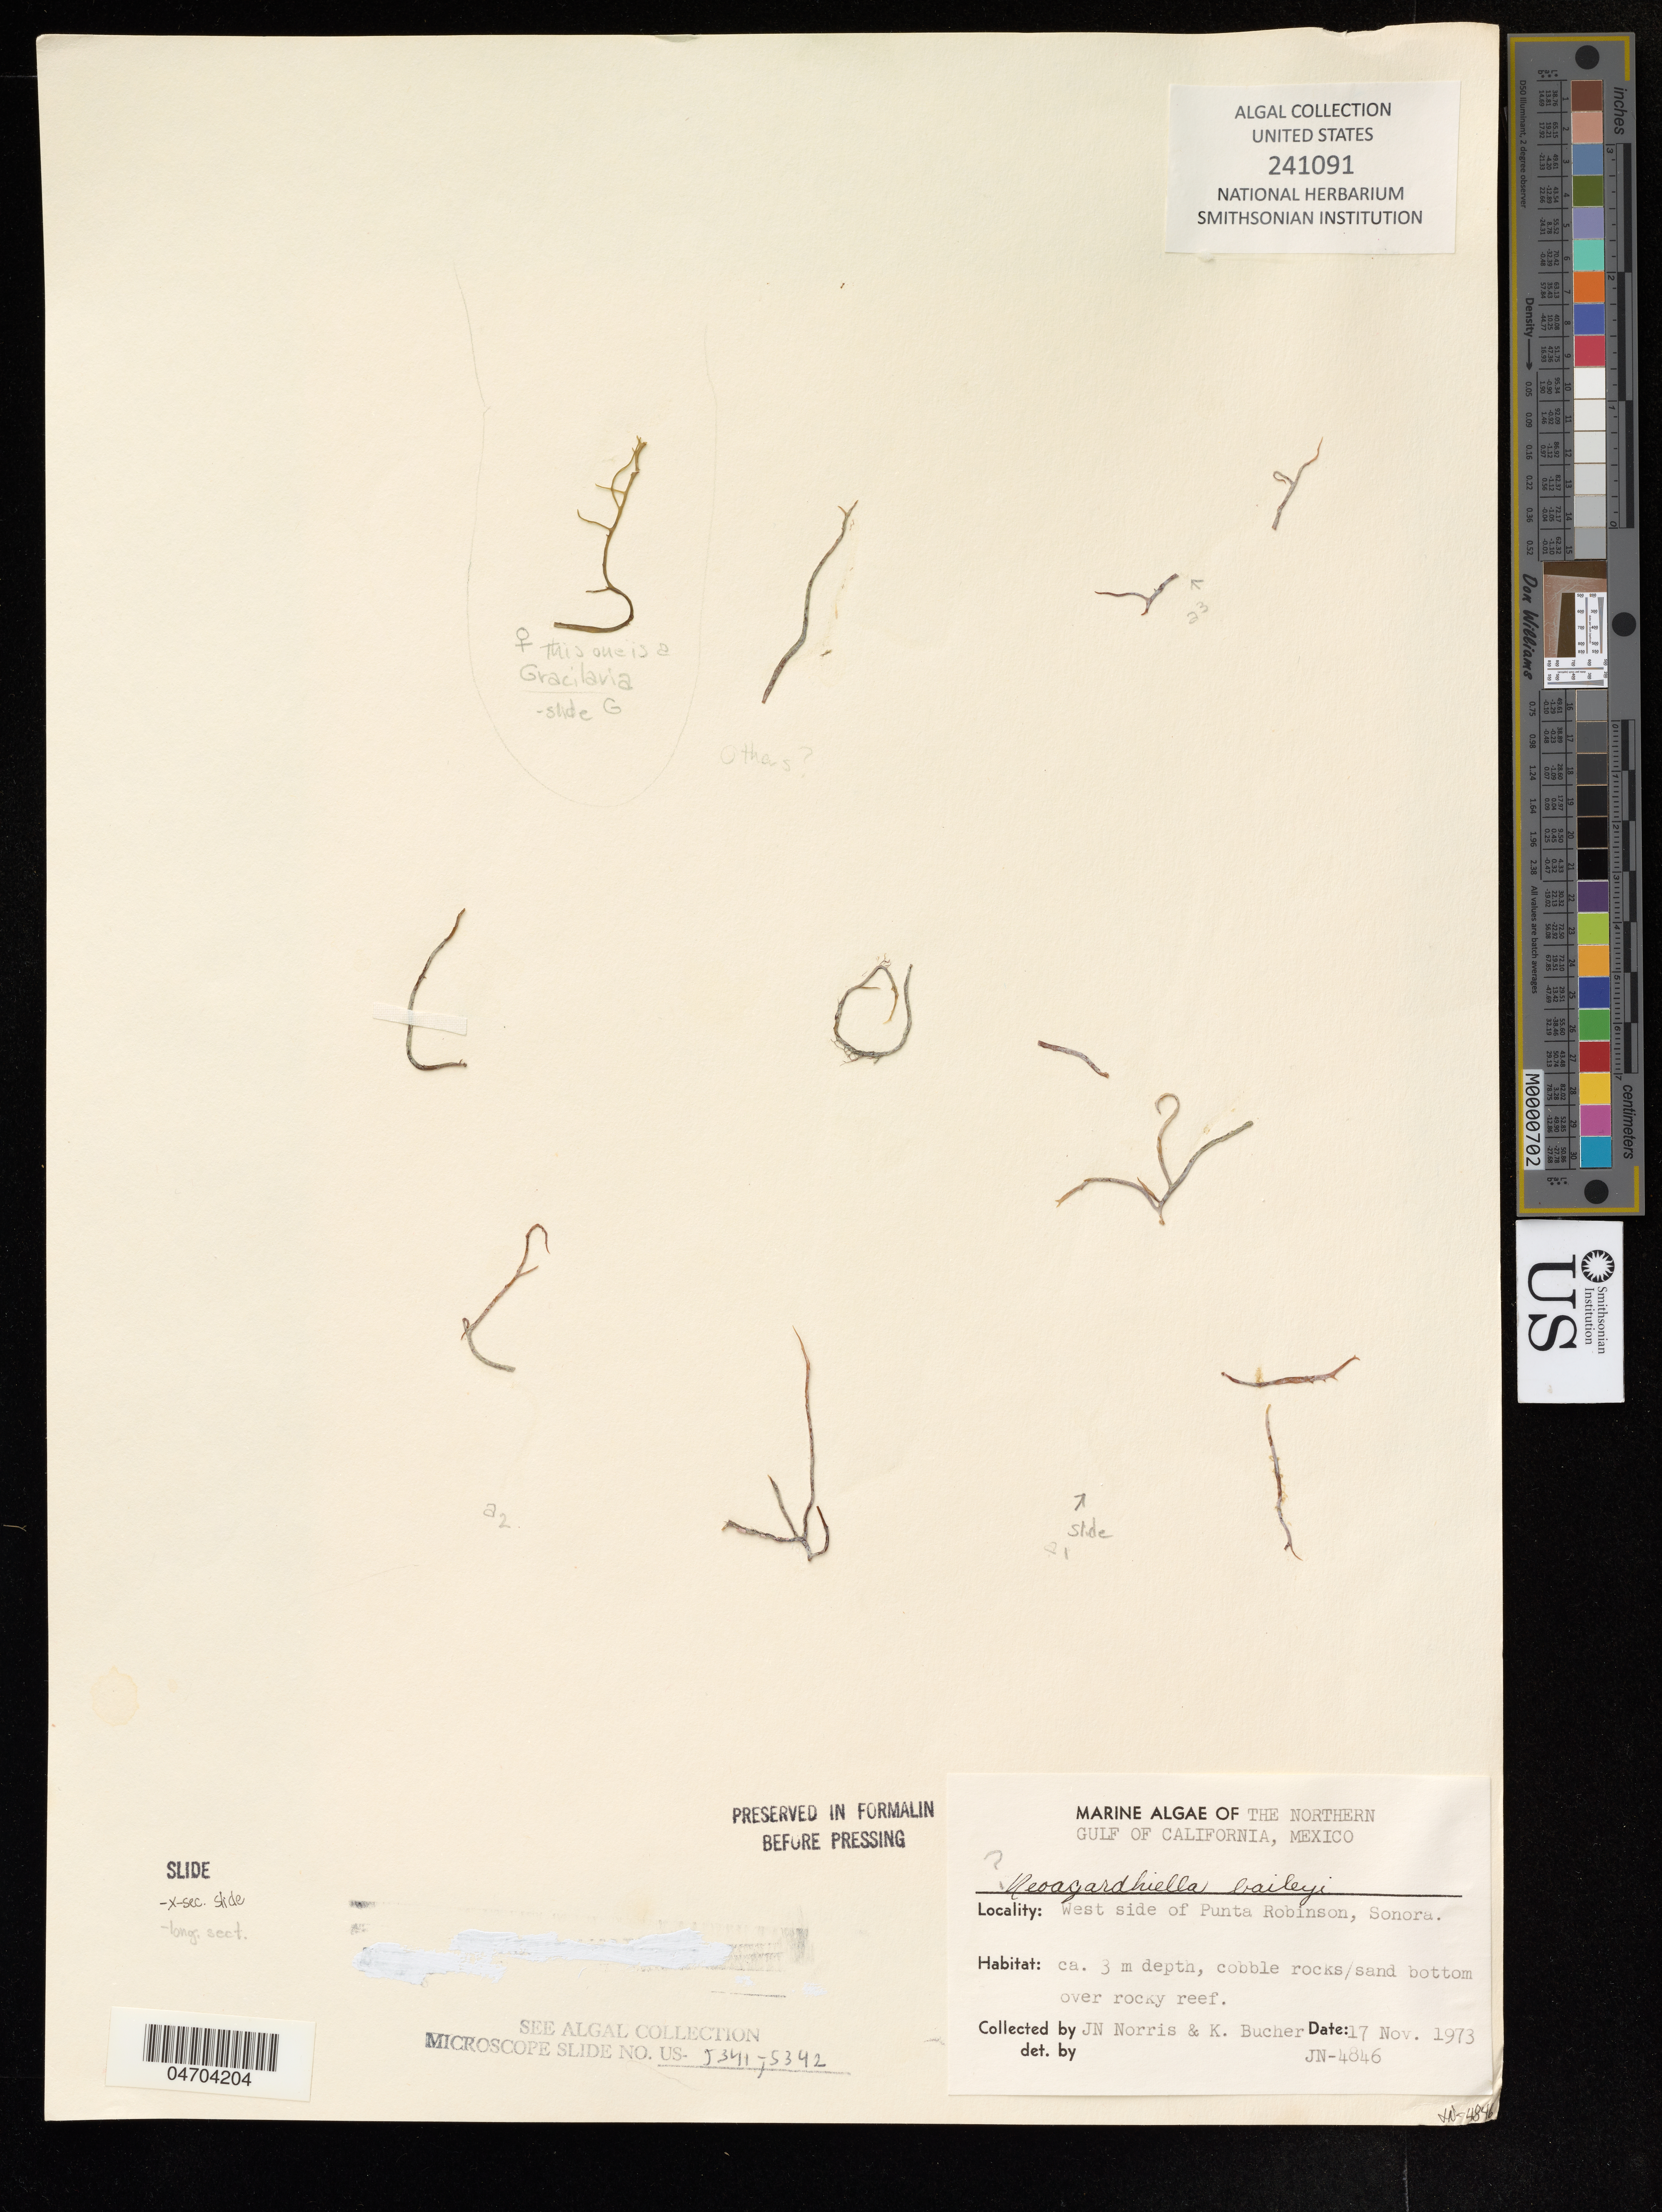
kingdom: Plantae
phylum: Rhodophyta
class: Florideophyceae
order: Gigartinales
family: Solieriaceae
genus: Neoagardhiella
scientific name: Neoagardhiella baileyi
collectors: J. Norris & K. E. Bucher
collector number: JN-4846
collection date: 1973-11-17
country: Mexico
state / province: Sonora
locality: The Northern Gulf of California. West side of Punta Robinson.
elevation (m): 3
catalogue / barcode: US 241091